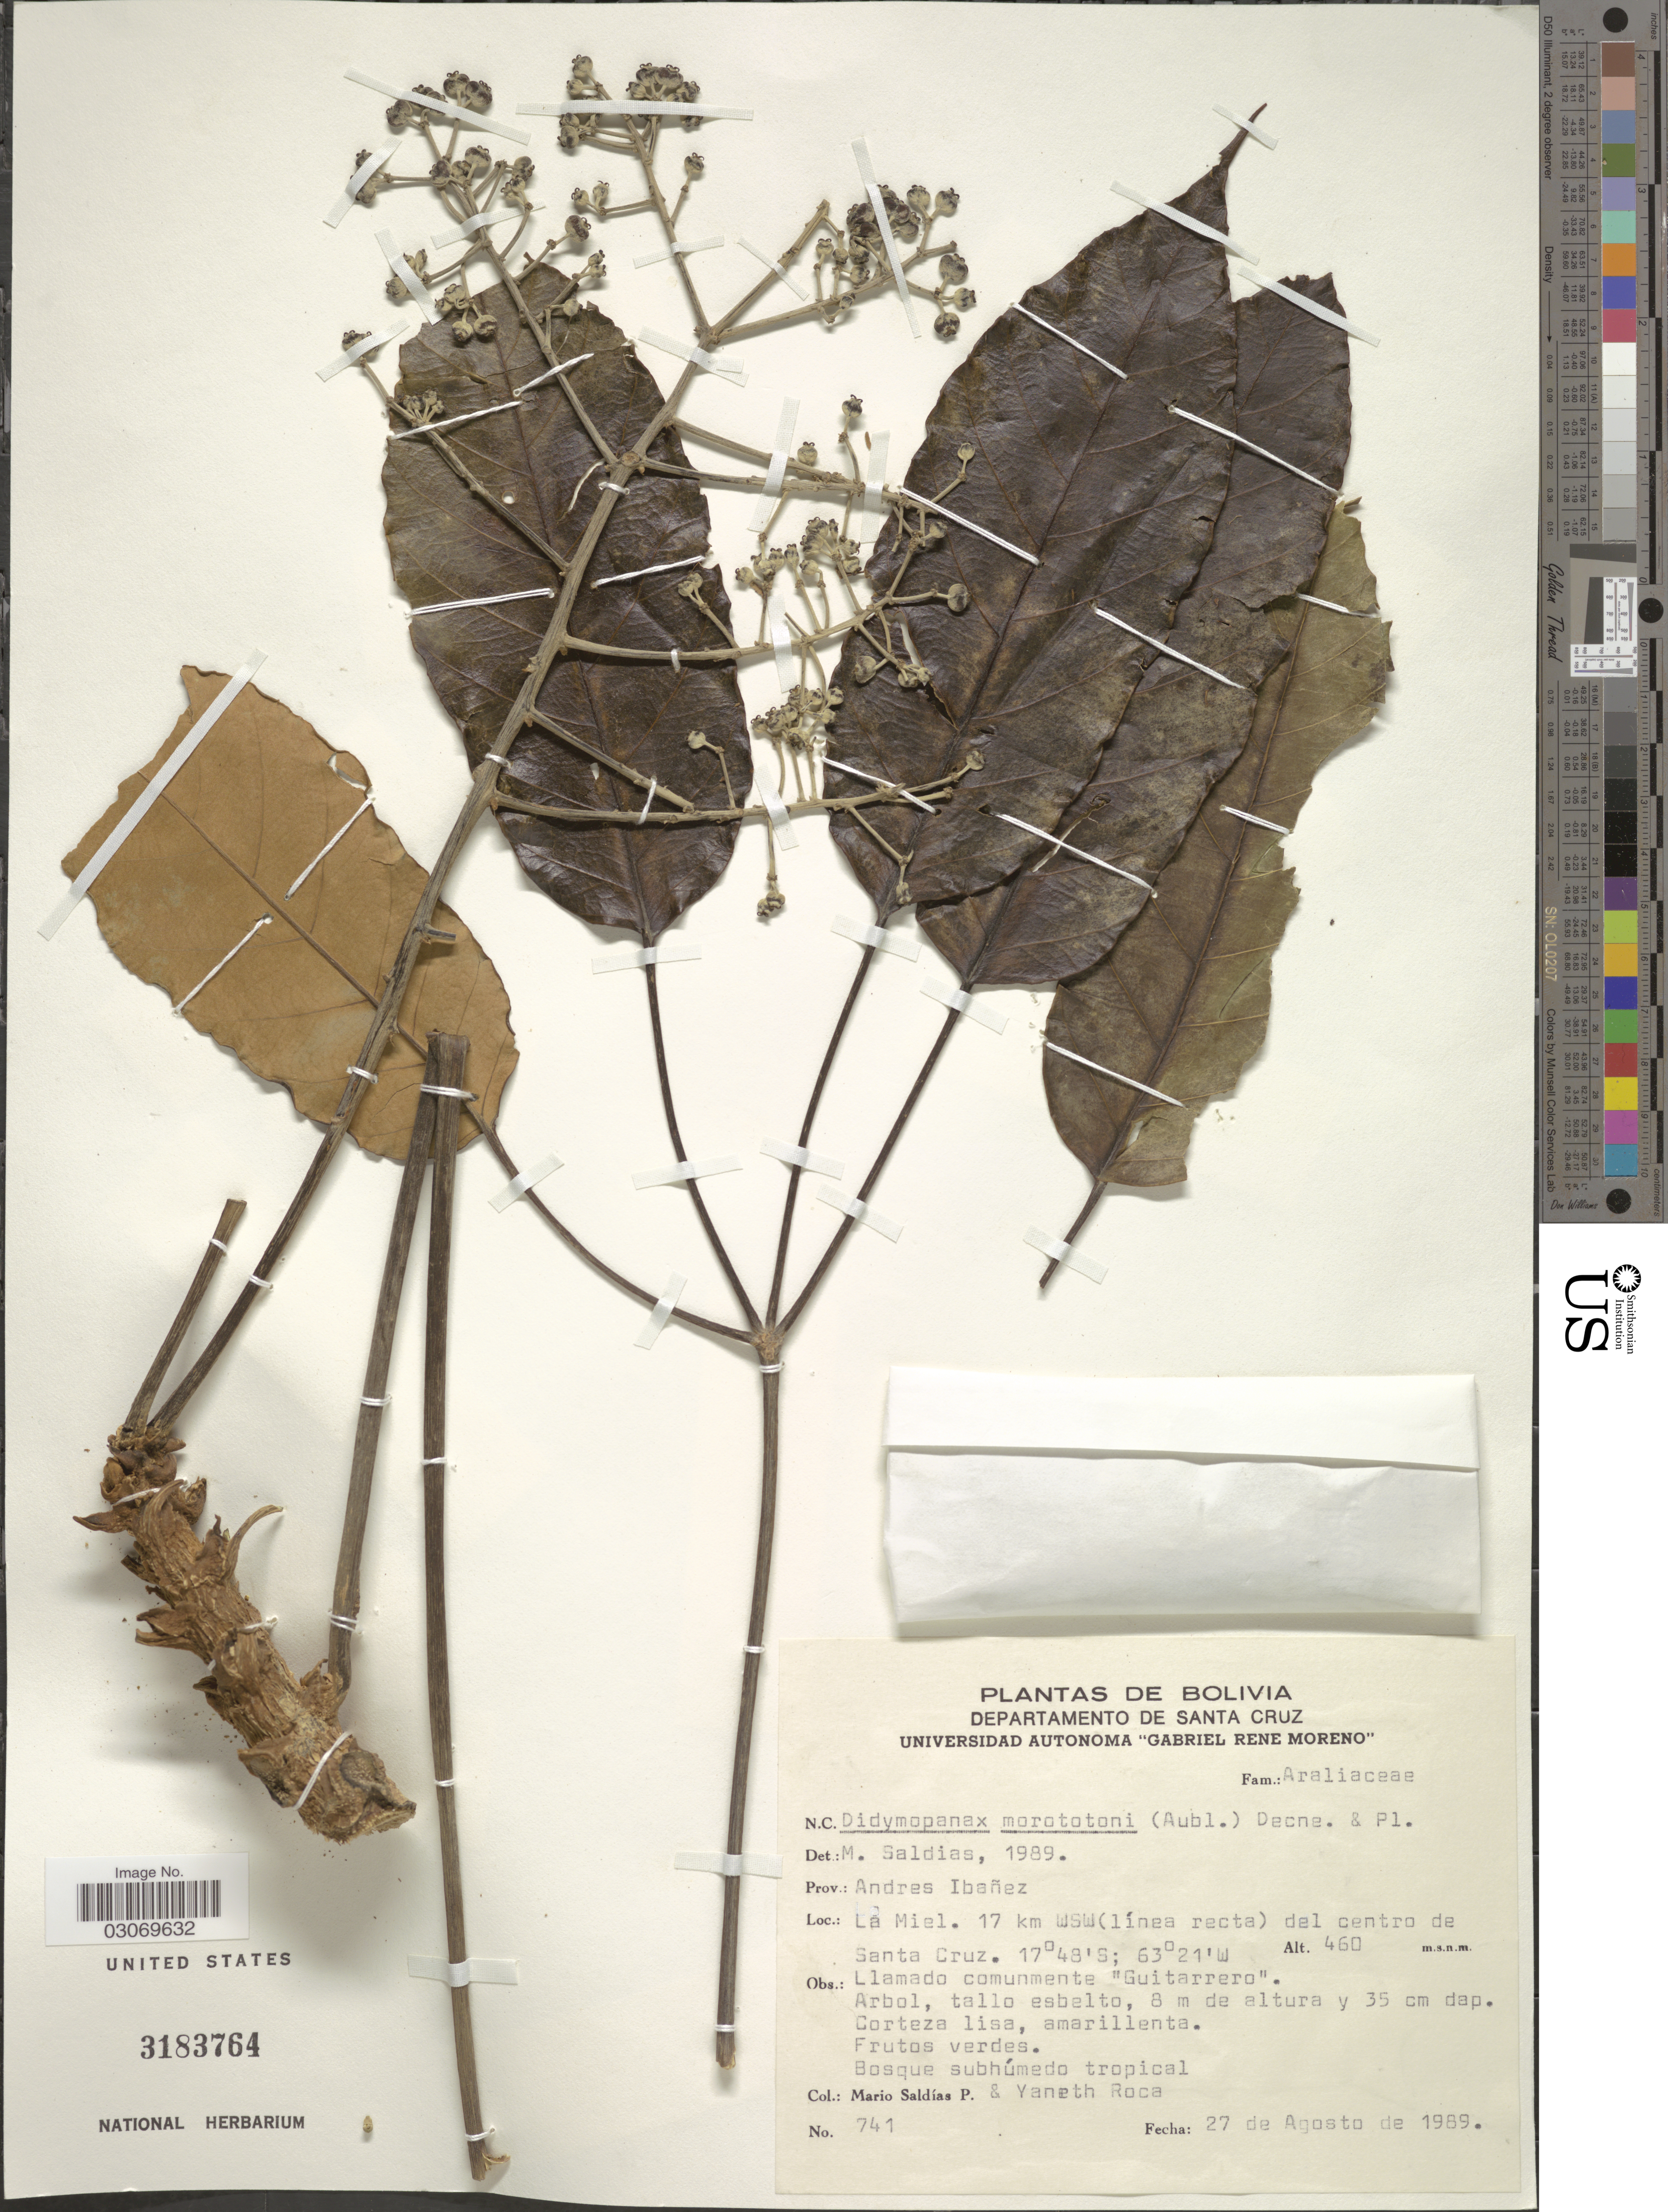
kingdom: Plantae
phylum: Tracheophyta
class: Magnoliopsida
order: Apiales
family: Araliaceae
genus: Schefflera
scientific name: Schefflera morototoni (Aubl.) Maguire, Steyerm. & Frodin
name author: (Aubl.) Maguire et al.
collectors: M. Saldias Paz & Y. Roca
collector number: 741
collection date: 1989-08-27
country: Bolivia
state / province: Santa Cruz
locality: Departamento de Santa Cruz, Prov.: Andes Ibañez, La Miel. 17 km WSW (línea recta) del centro de Santa Cruz.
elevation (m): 460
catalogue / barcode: US 3183764